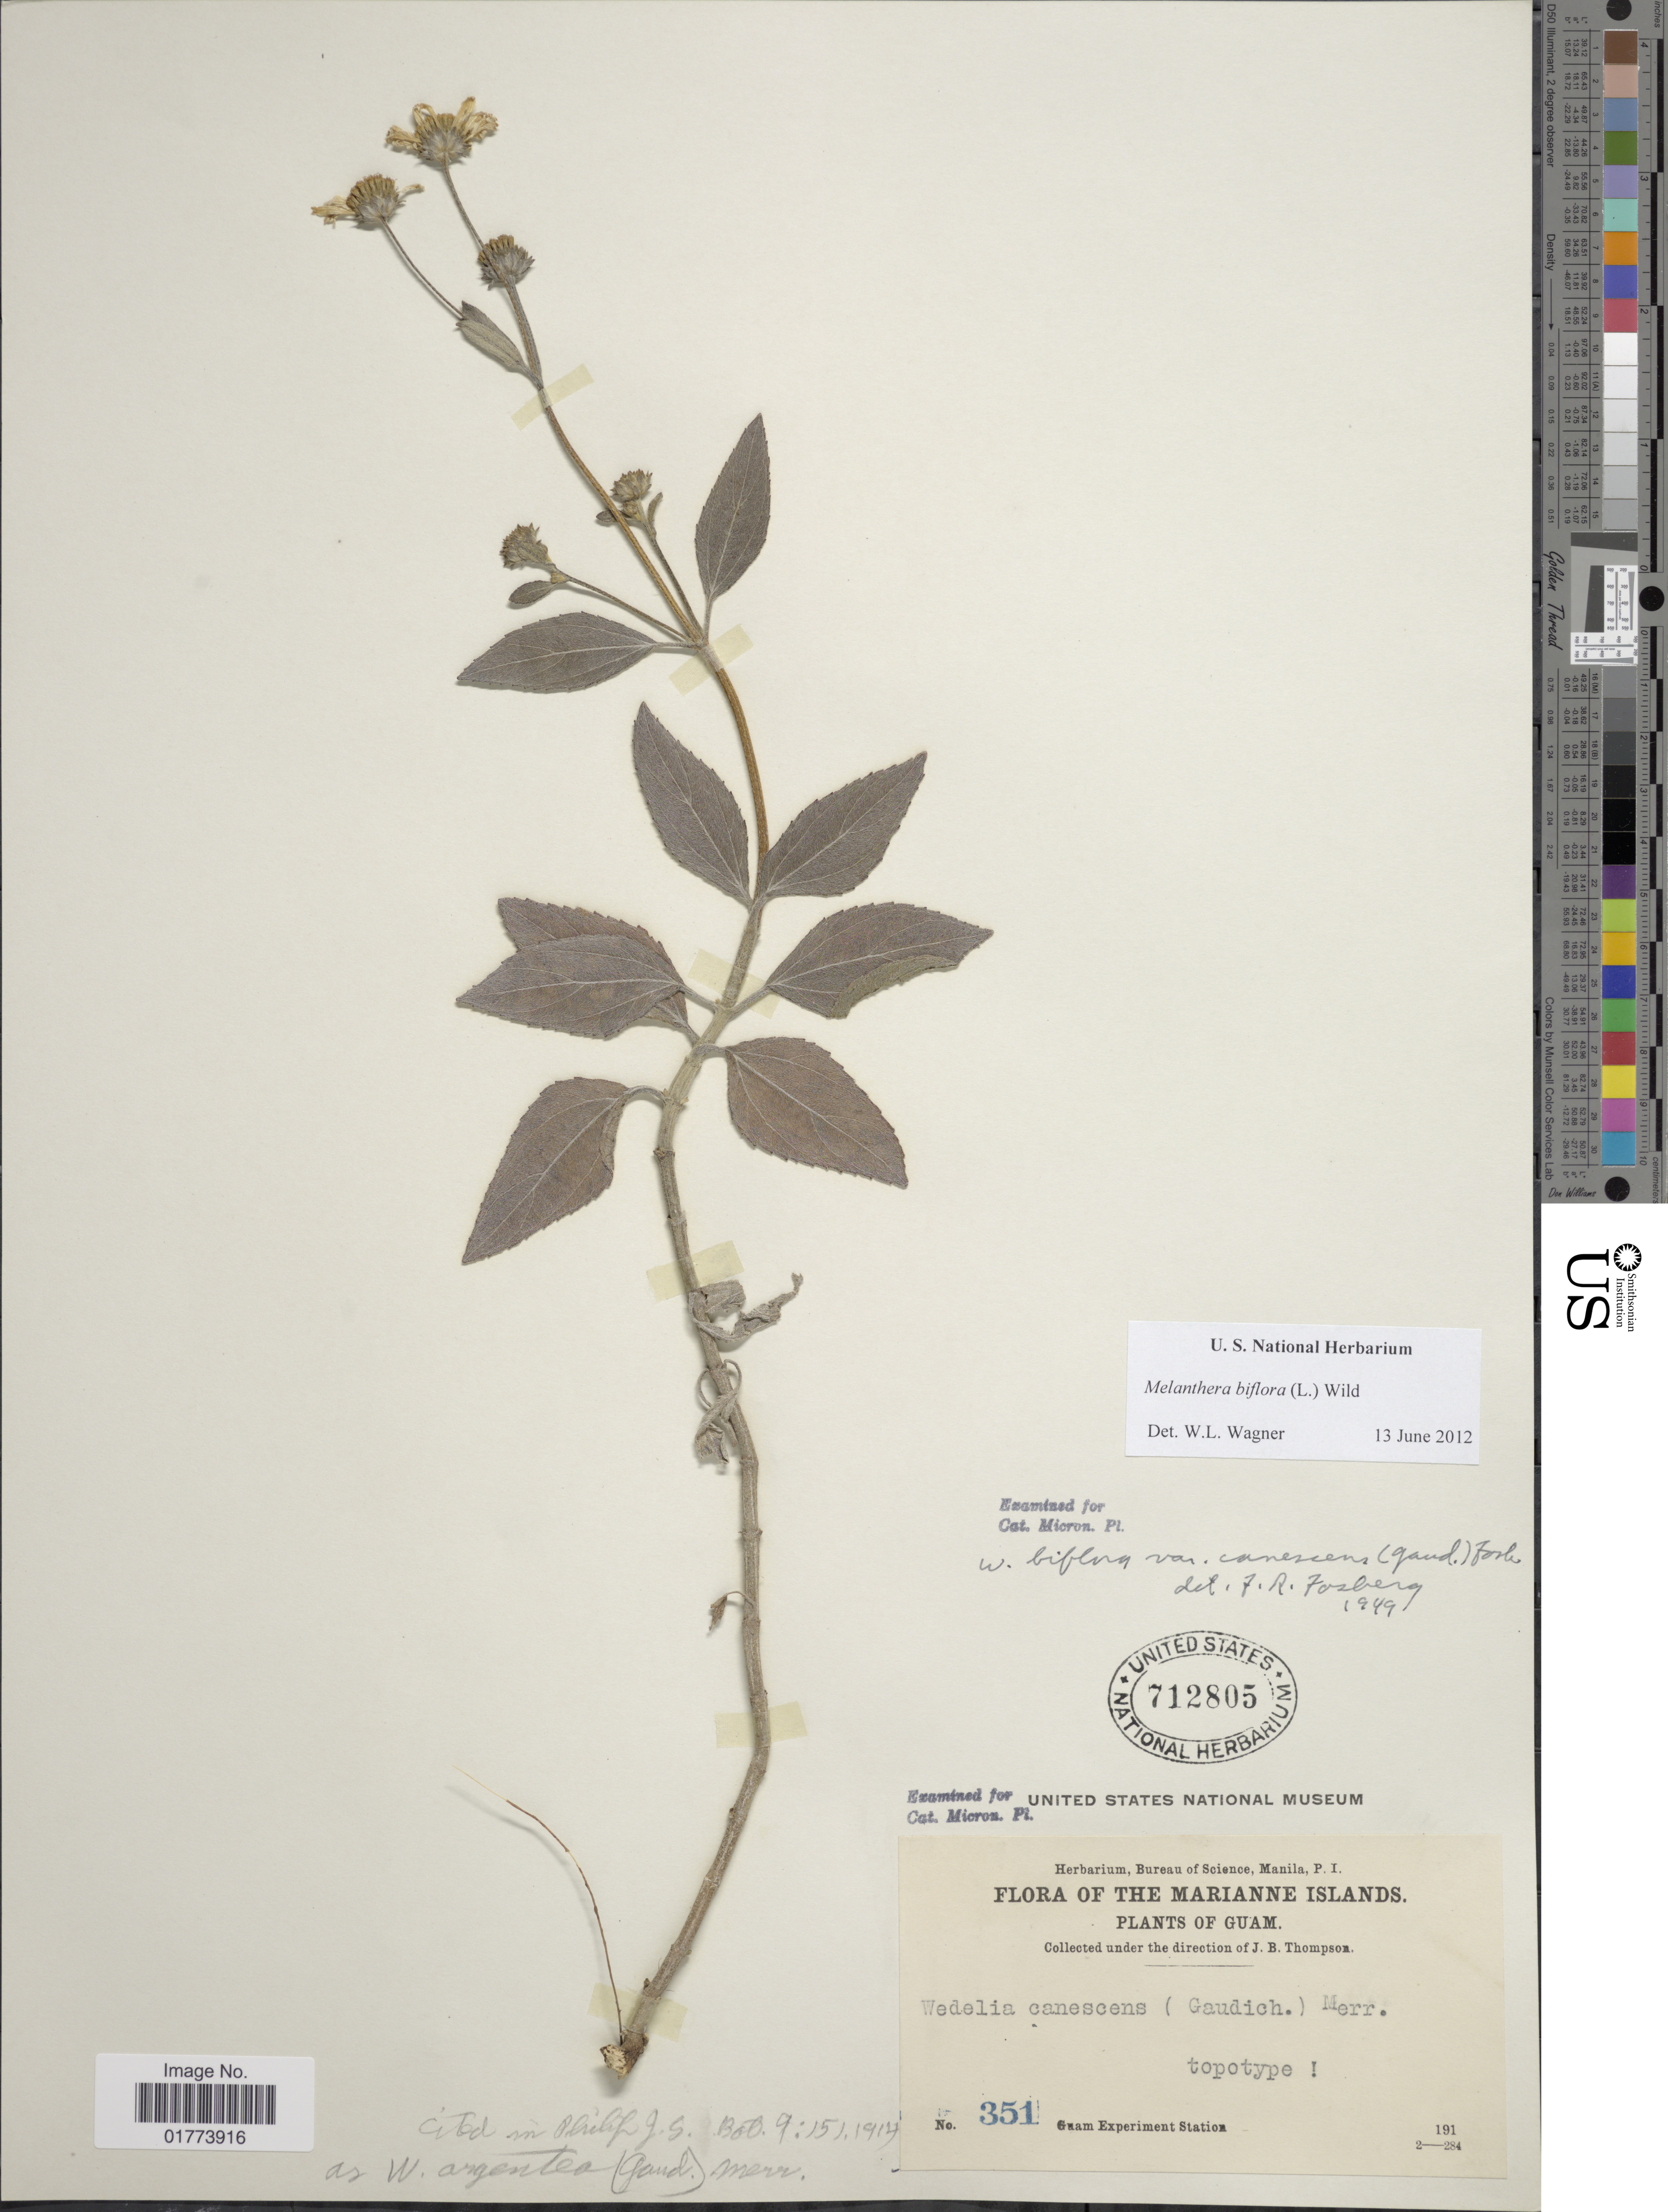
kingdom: Plantae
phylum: Tracheophyta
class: Magnoliopsida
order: Asterales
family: Asteraceae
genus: Wollastonia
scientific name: Wollastonia biflora var. biflora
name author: (L.) DC.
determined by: Wagner, W. L., (BOT), Smithsonian Institution - National Museum of Natural History (UNITED STATES)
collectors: J. B. Thompson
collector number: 351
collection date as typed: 191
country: Guam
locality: Marianne Islands, Guam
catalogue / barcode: US 712805